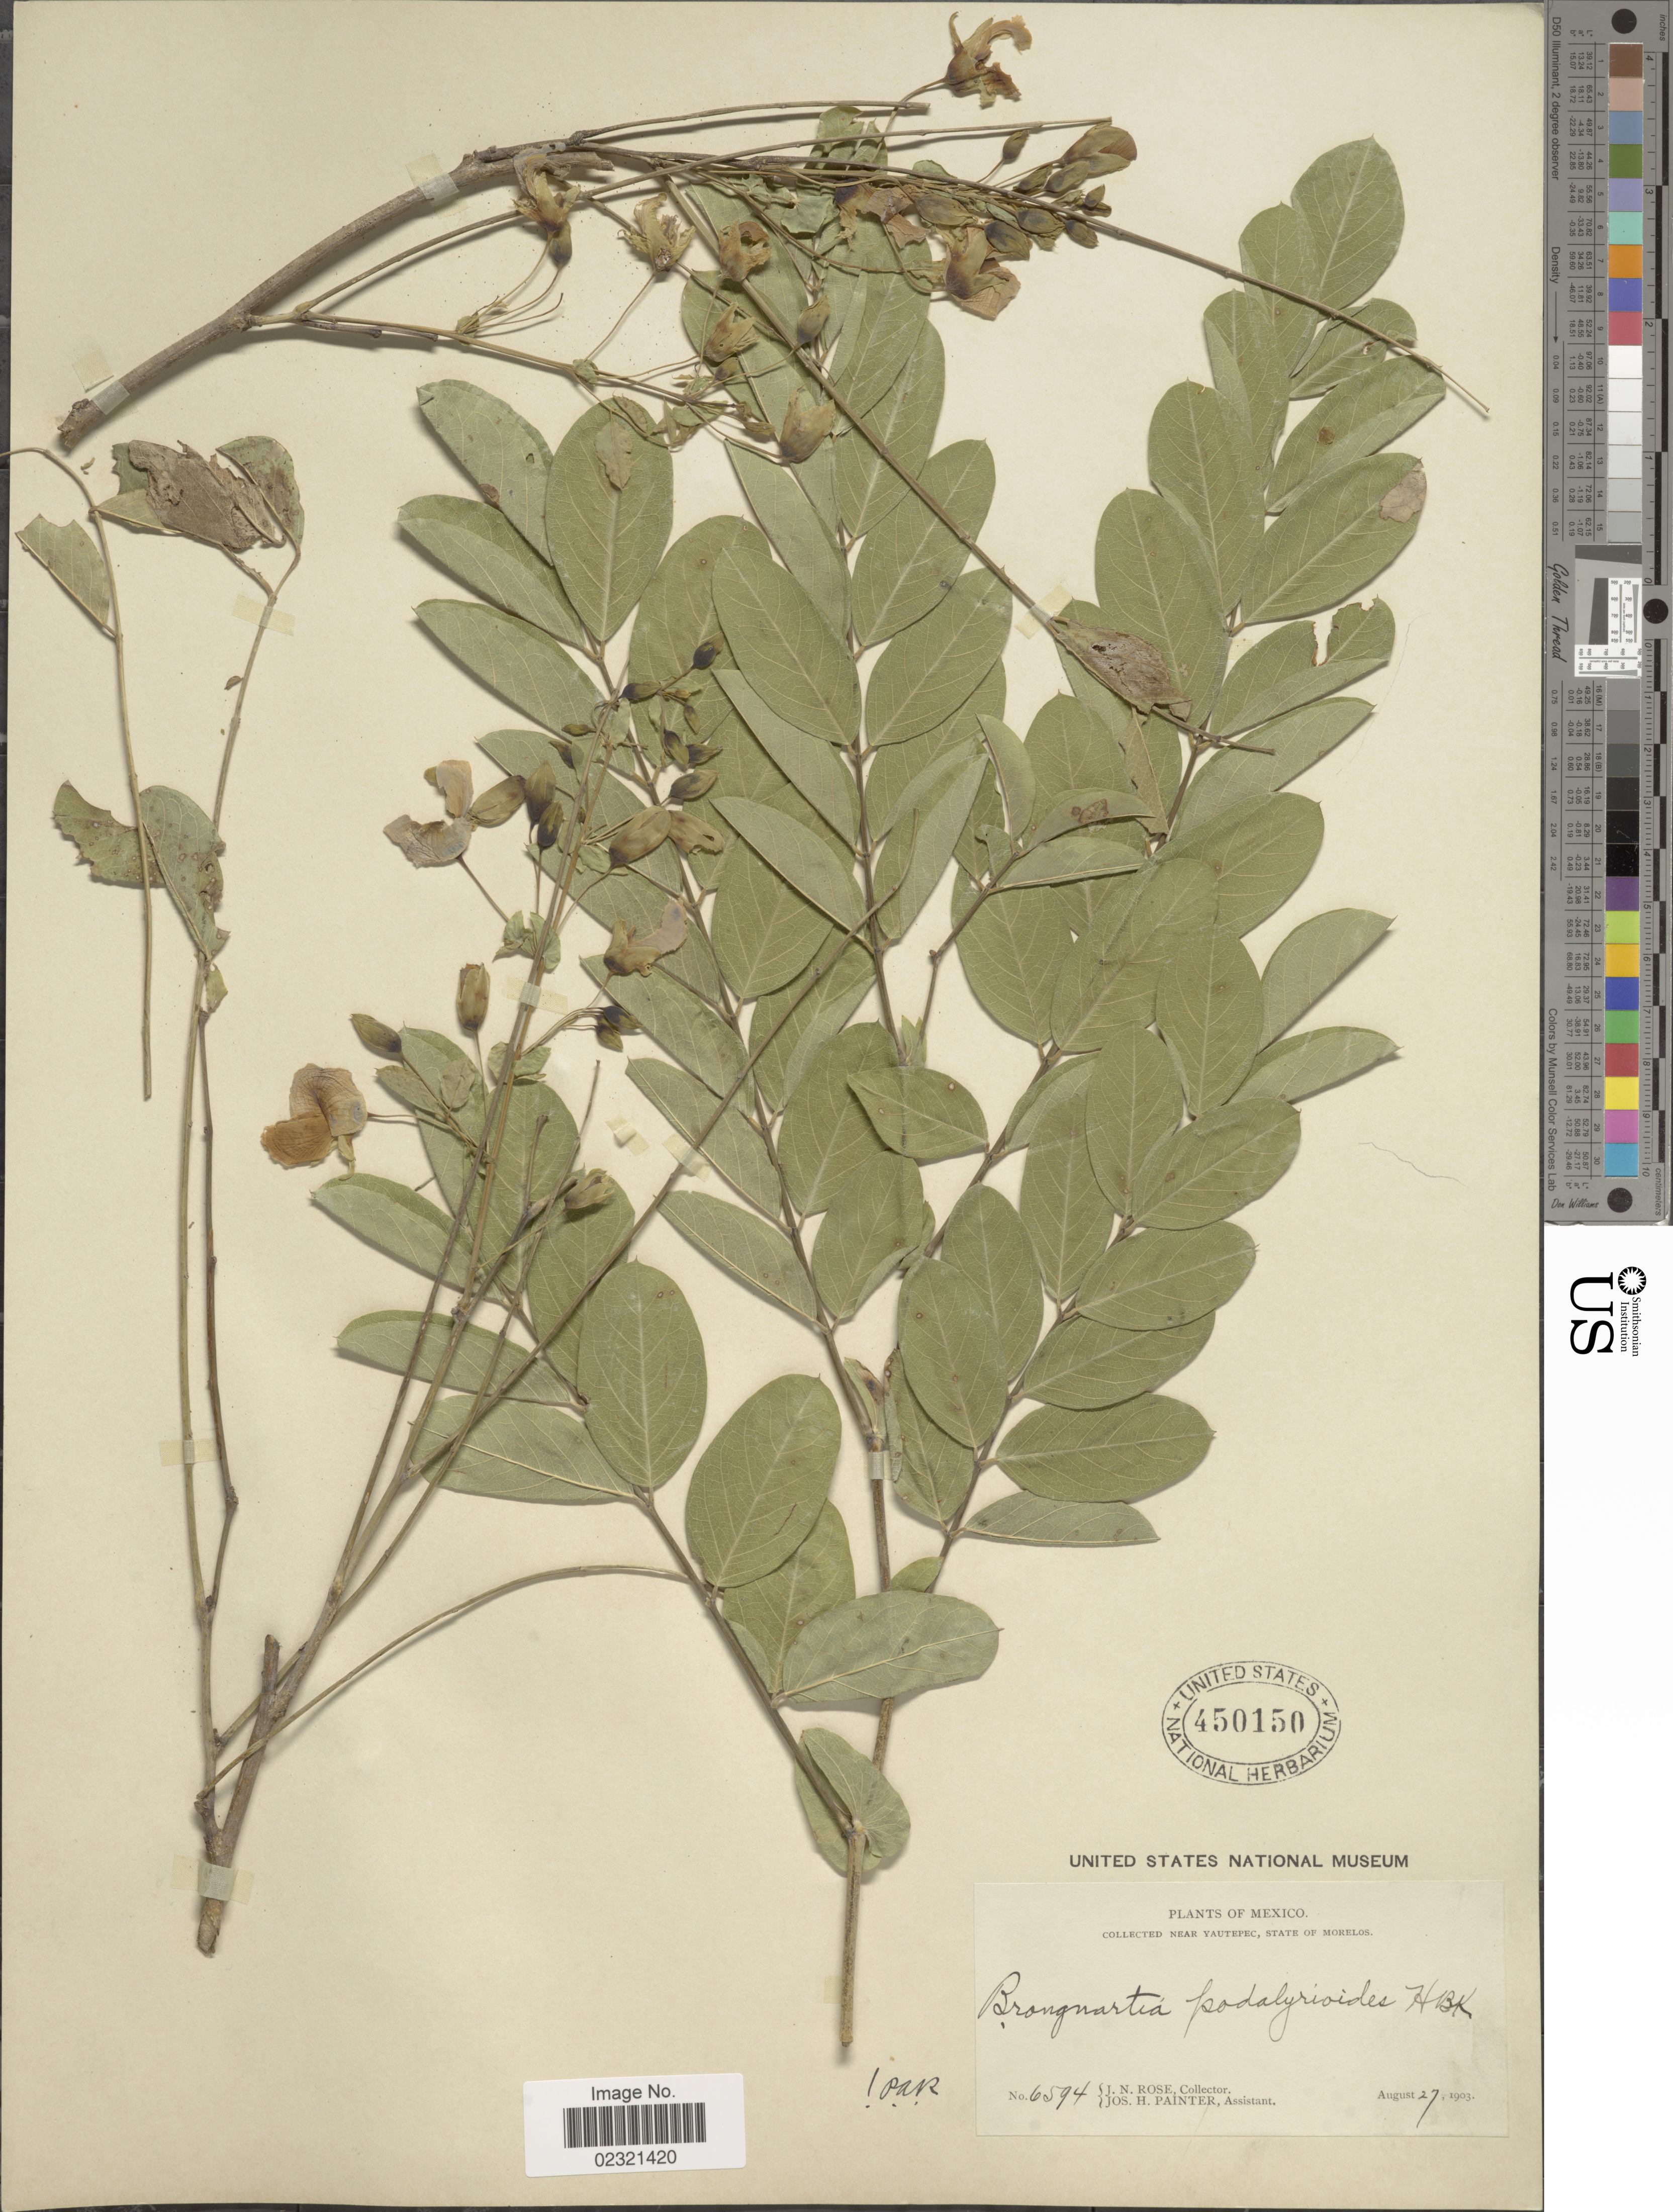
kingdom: Plantae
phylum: Tracheophyta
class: Magnoliopsida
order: Fabales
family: Fabaceae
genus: Brongniartia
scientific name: Brongniartia podalyrioides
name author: Kunth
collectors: J. N. Rose & J. H. Painter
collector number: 6594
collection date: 1903-08-27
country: Mexico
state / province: Morelos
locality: Near Yautepec.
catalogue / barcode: US 450150